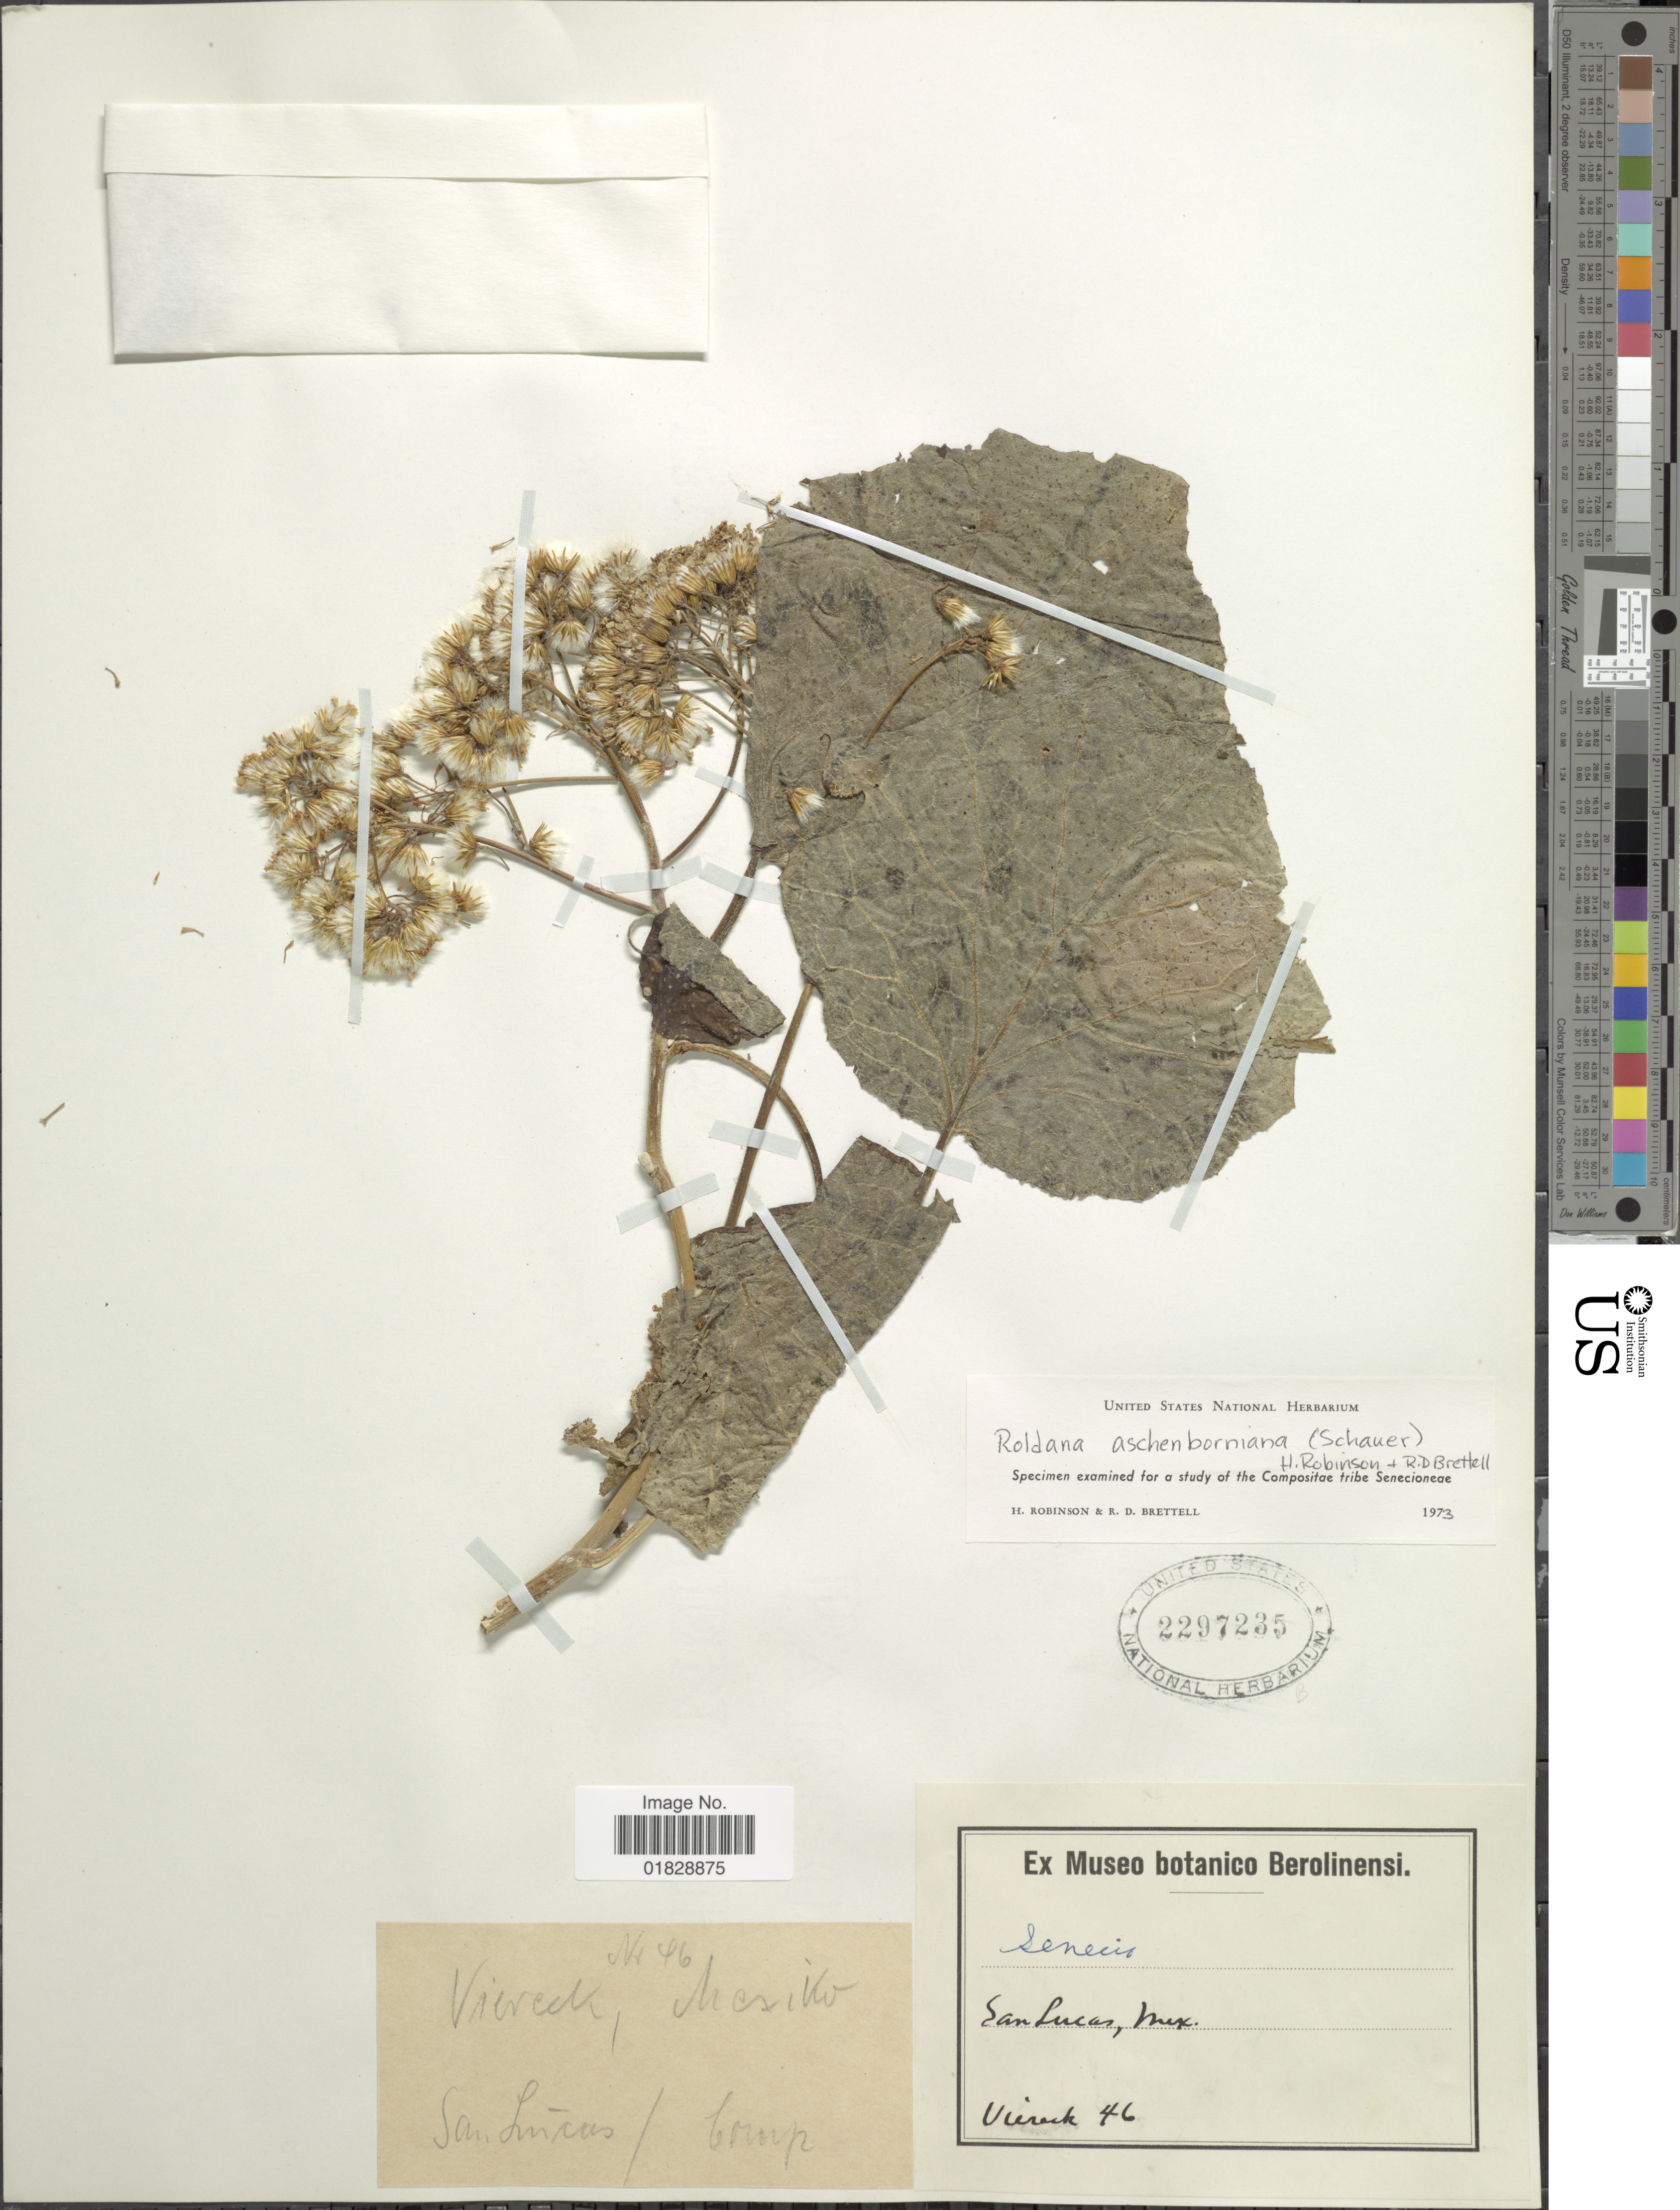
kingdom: Plantae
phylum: Tracheophyta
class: Magnoliopsida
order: Asterales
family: Asteraceae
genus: Roldana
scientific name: Roldana aschenborniana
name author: (S. Schauer) H. Rob. & Brettell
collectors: -. Viereck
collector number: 46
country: Mexico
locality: San Lucas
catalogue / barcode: US 2297235